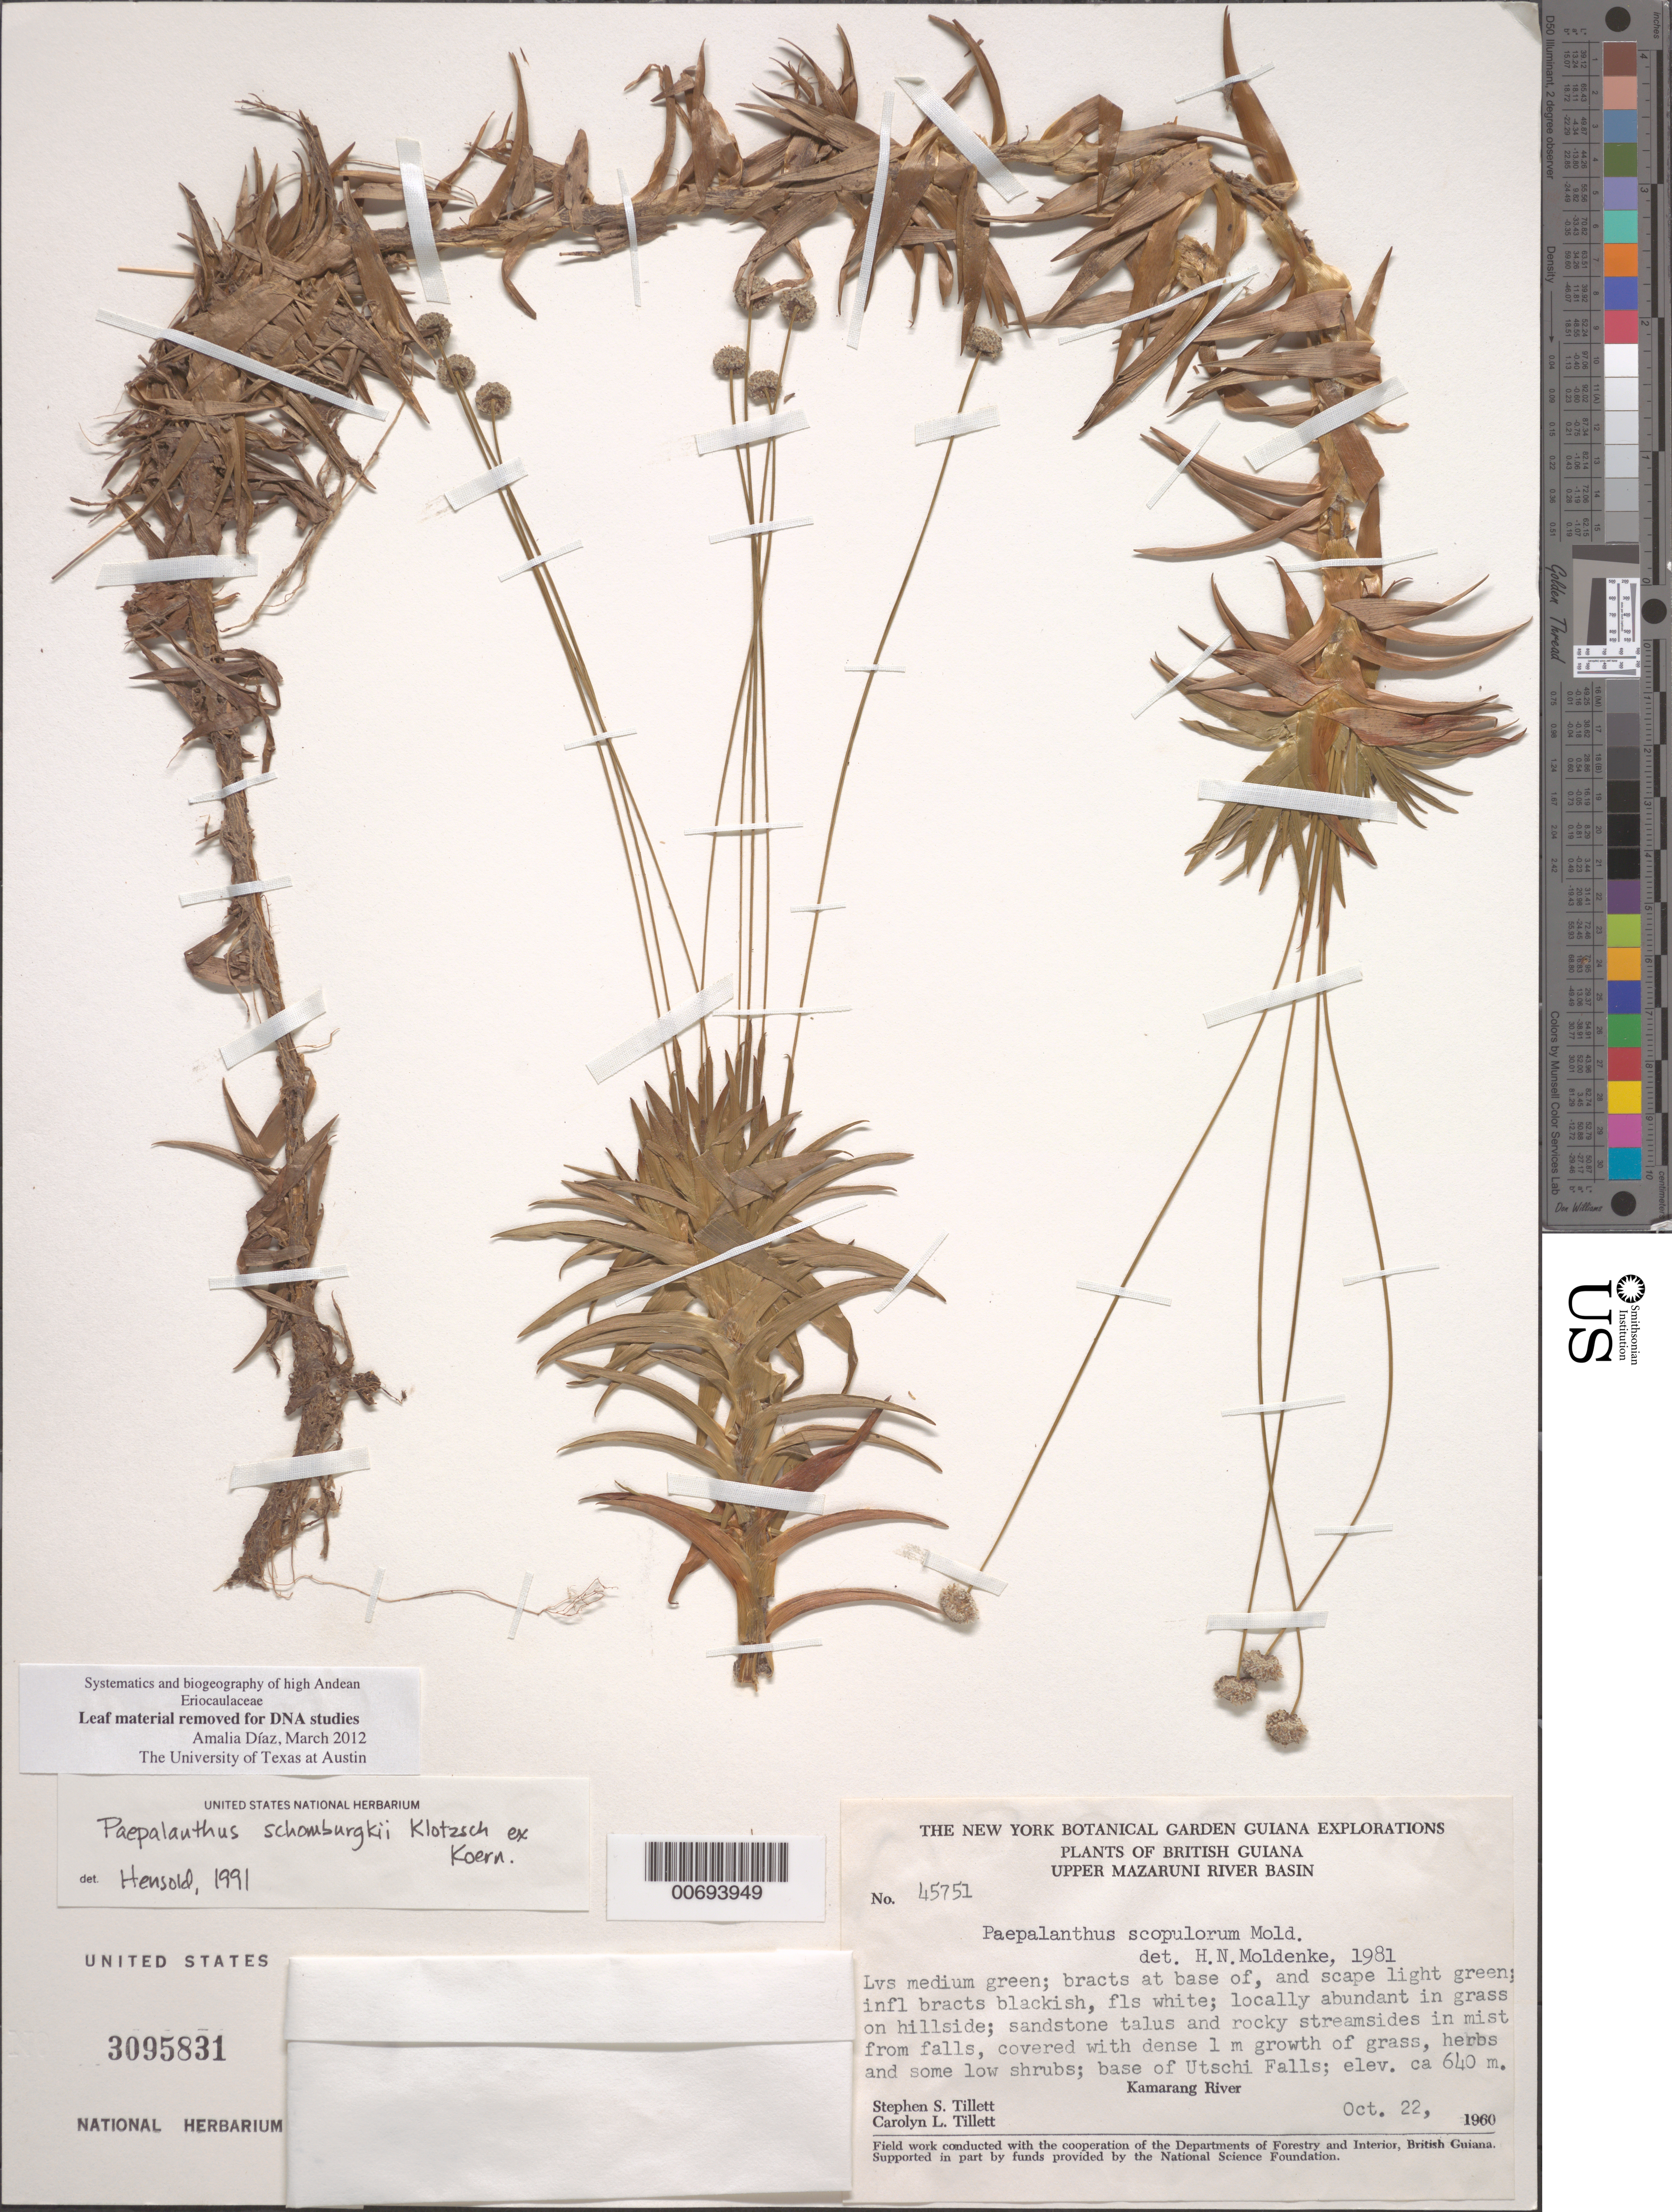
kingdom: Plantae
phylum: Tracheophyta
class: Liliopsida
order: Poales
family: Eriocaulaceae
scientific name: Monosperma schomburgkii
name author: (Klotzsch ex Körn.) Andrino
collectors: S. S. Tillett, C. L. Tillett & R. Boyan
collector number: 45751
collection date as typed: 22-Oct-60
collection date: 1960-10-22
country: Guyana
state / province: Cuyuni-Mazaruni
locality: Upper Mazaruni River Basin, base of Utschi Falls, Kamarang River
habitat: In grass on hillside; sandstone talus and rocky streamsides in mist from falls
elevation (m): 640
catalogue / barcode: US 3095831